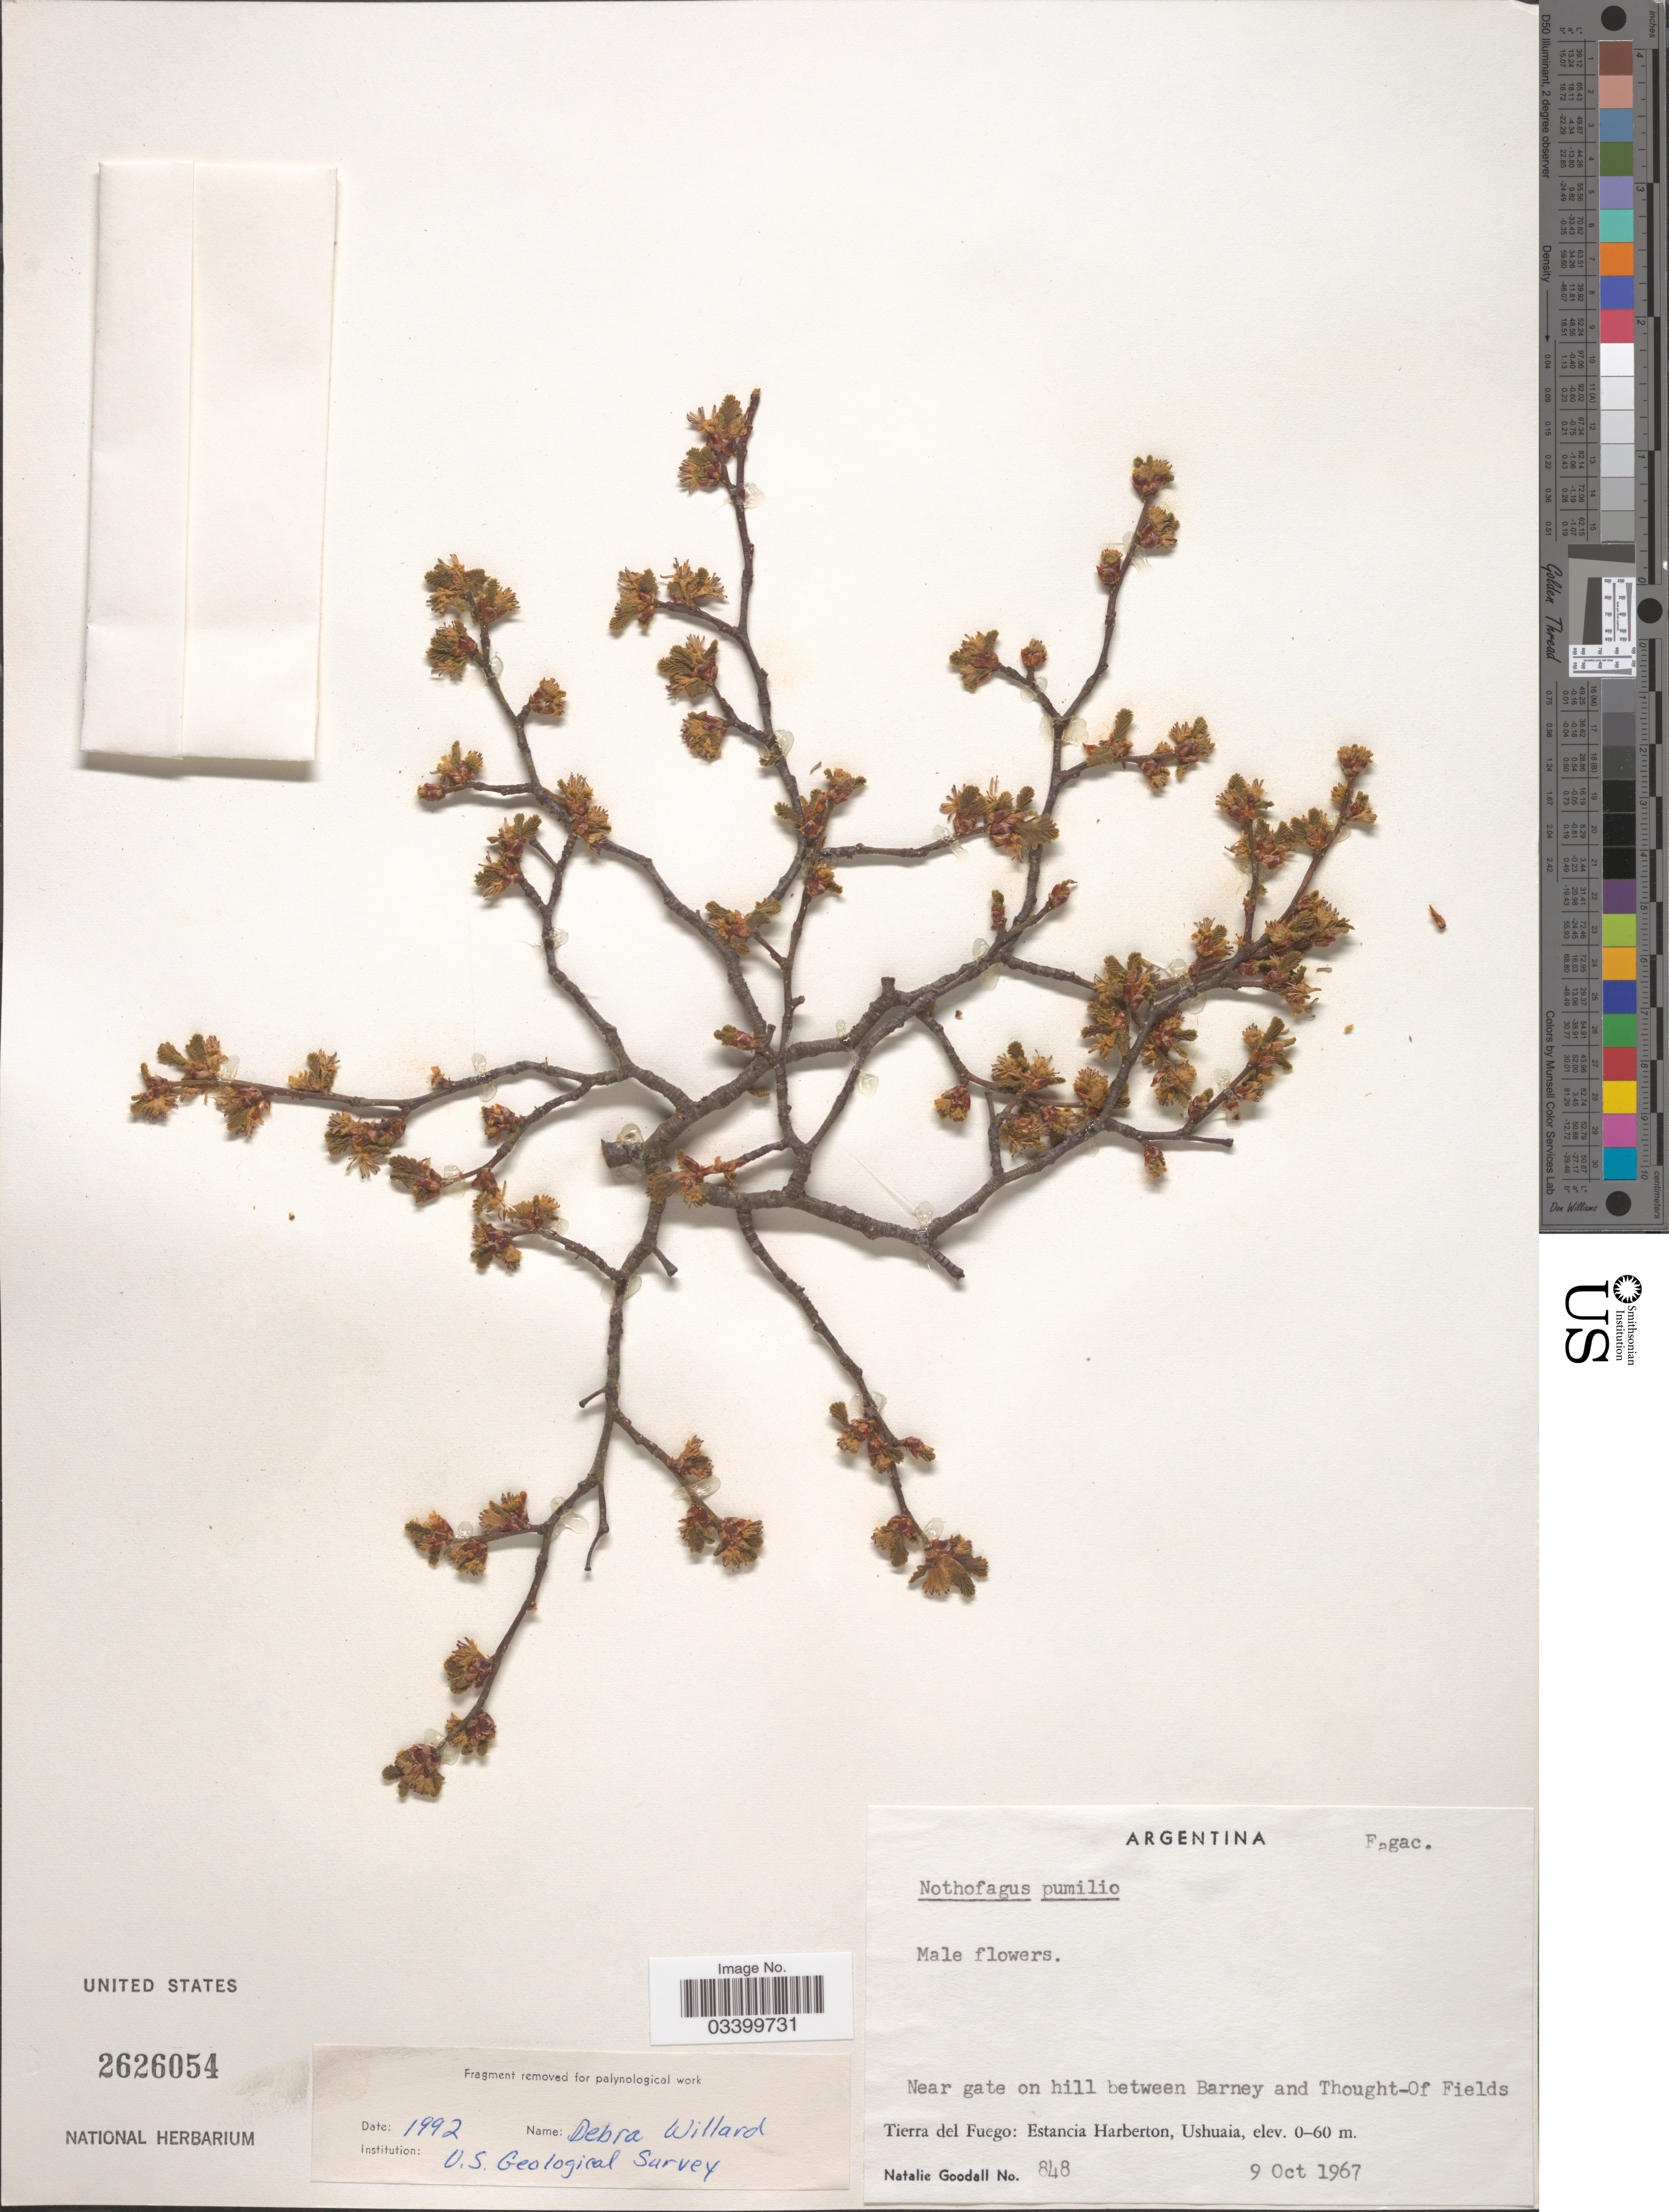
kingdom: Plantae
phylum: Tracheophyta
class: Magnoliopsida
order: Fagales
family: Nothofagaceae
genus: Nothofagus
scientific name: Nothofagus pumilio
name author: (Poepp. & Endl.) Krasser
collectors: N. Goodall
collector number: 848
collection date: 1967-10-09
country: Argentina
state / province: Tierra del Fuego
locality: Near gate on hill between Barney and Thought-Of Fields. Estancia Harberton, Ushuaia.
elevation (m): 0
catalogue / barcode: US 2626054